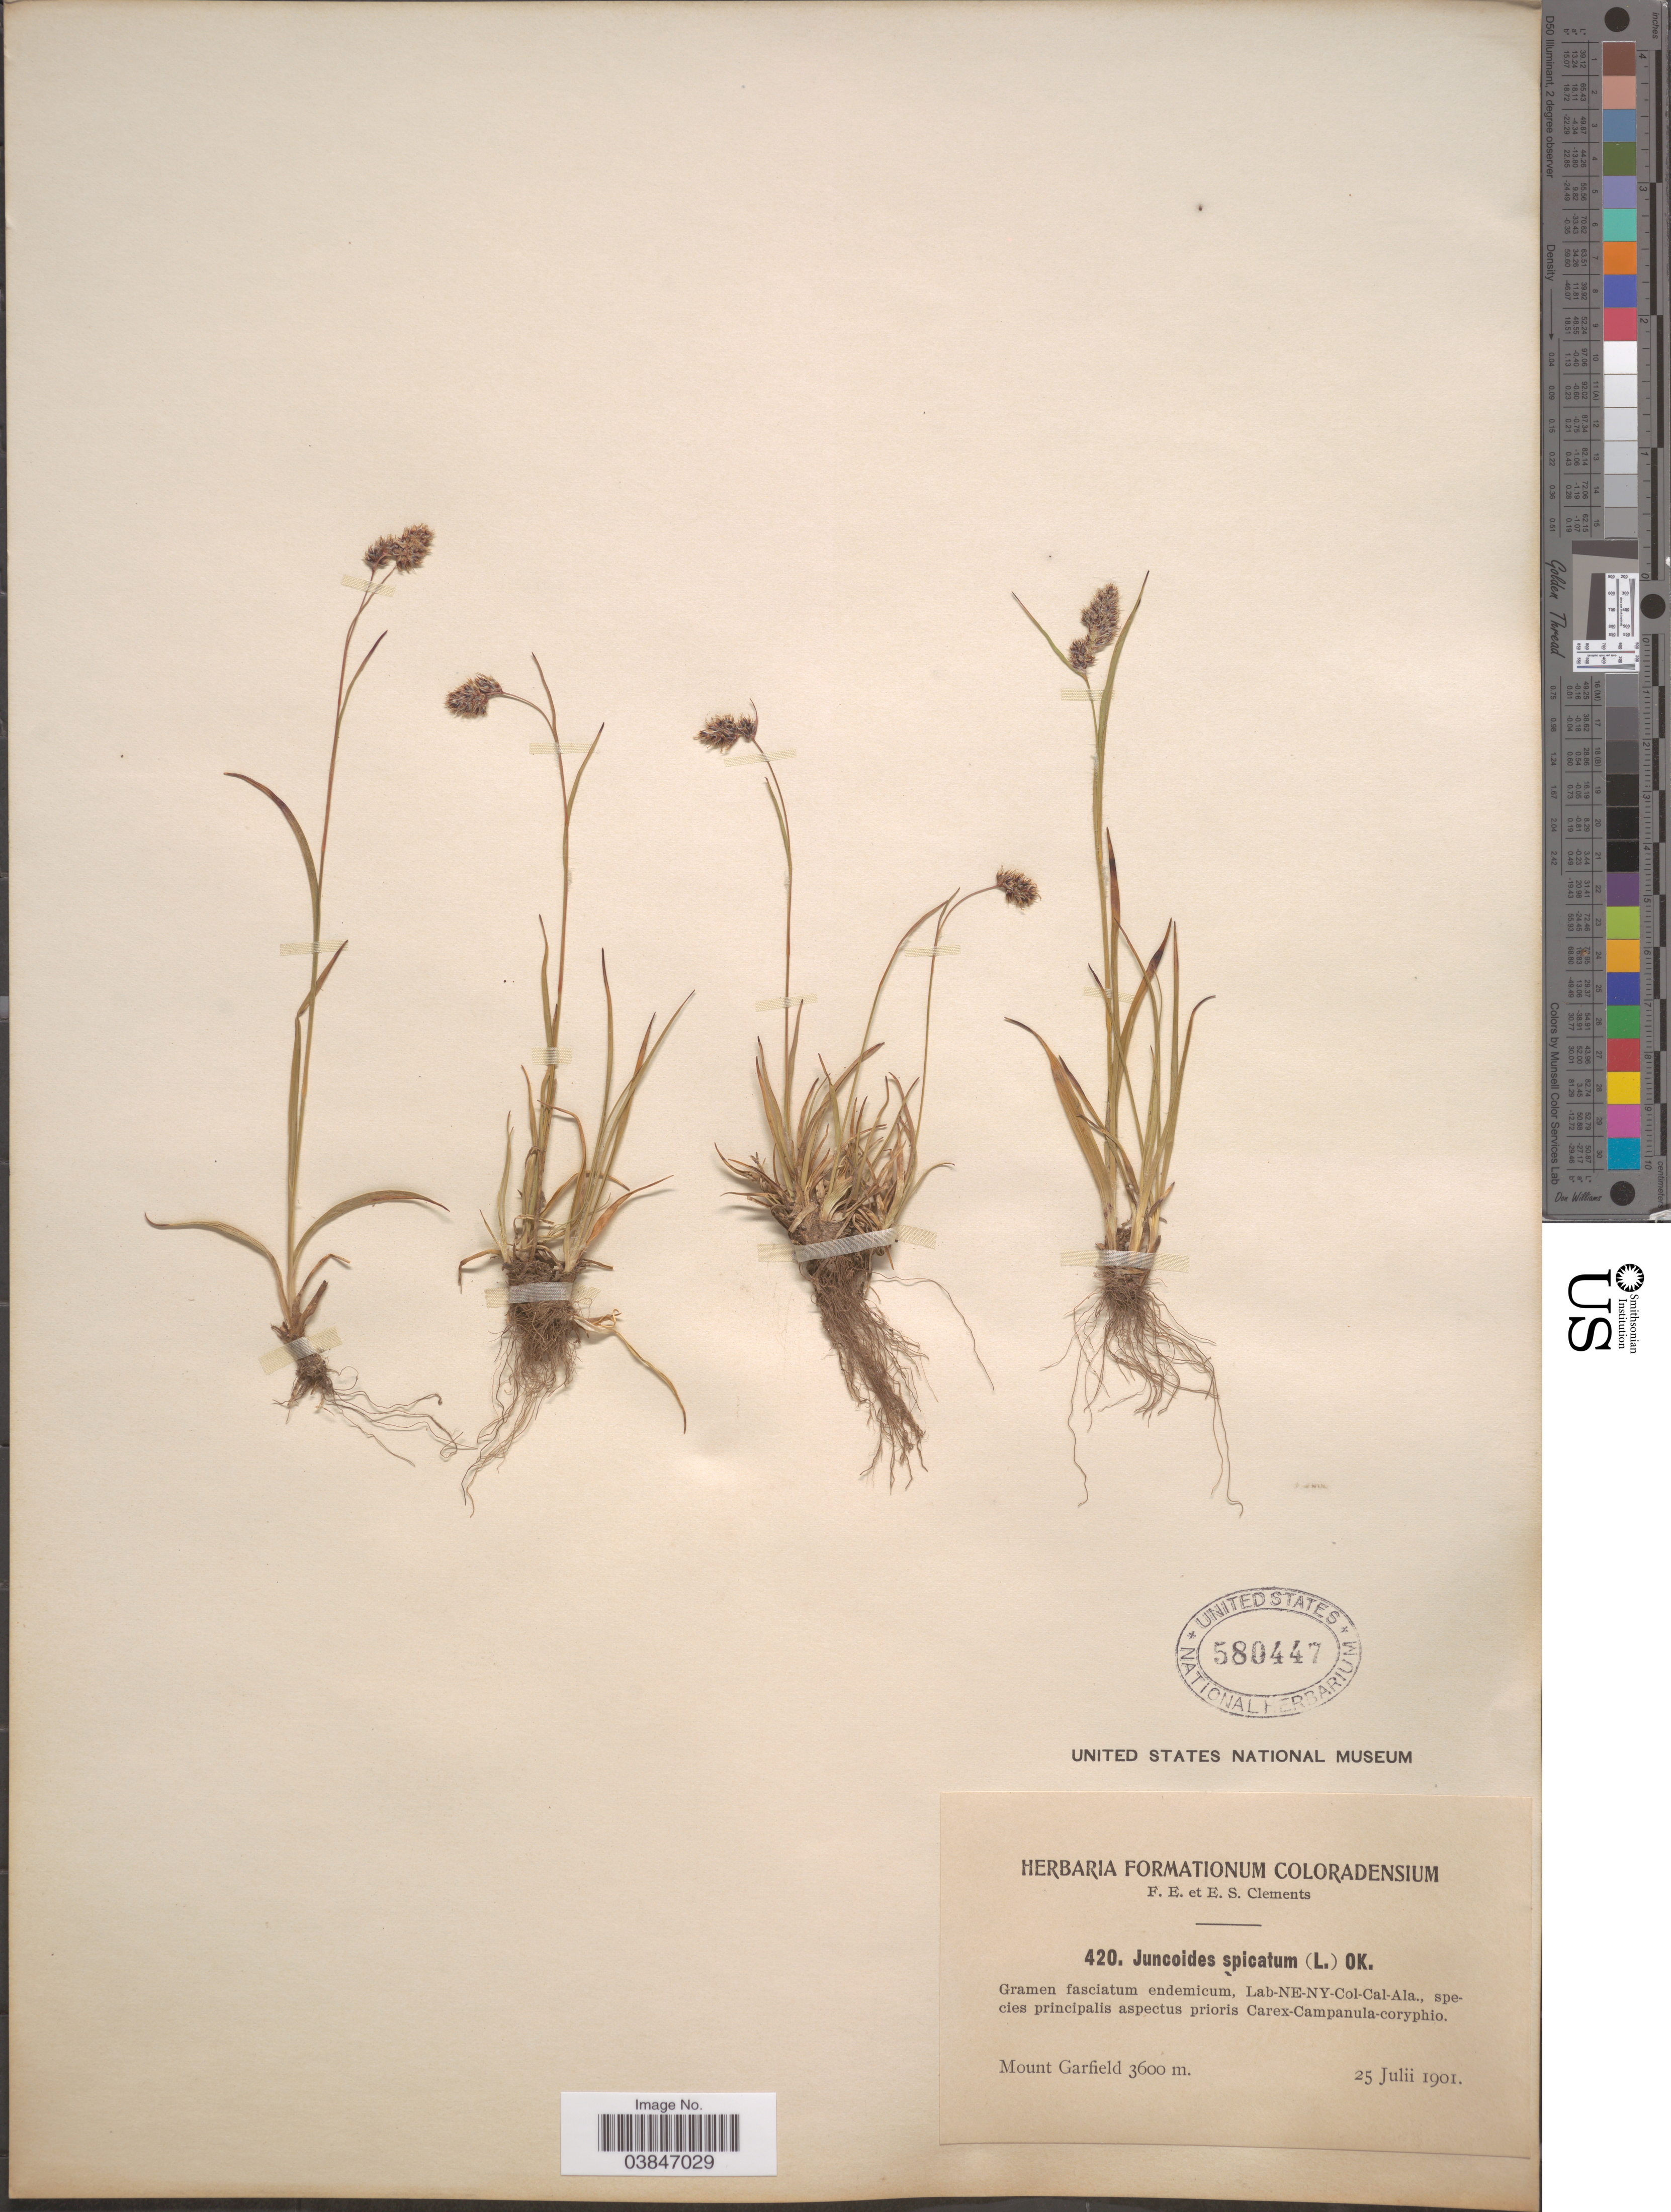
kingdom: Plantae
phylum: Tracheophyta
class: Liliopsida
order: Poales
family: Juncaceae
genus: Luzula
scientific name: Luzula spicata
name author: (L.) DC.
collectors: F. E. Clements & E. S. Clements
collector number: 420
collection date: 1901-07-25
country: United States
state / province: Colorado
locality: Mount Garfield.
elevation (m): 3600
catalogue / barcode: US 580447